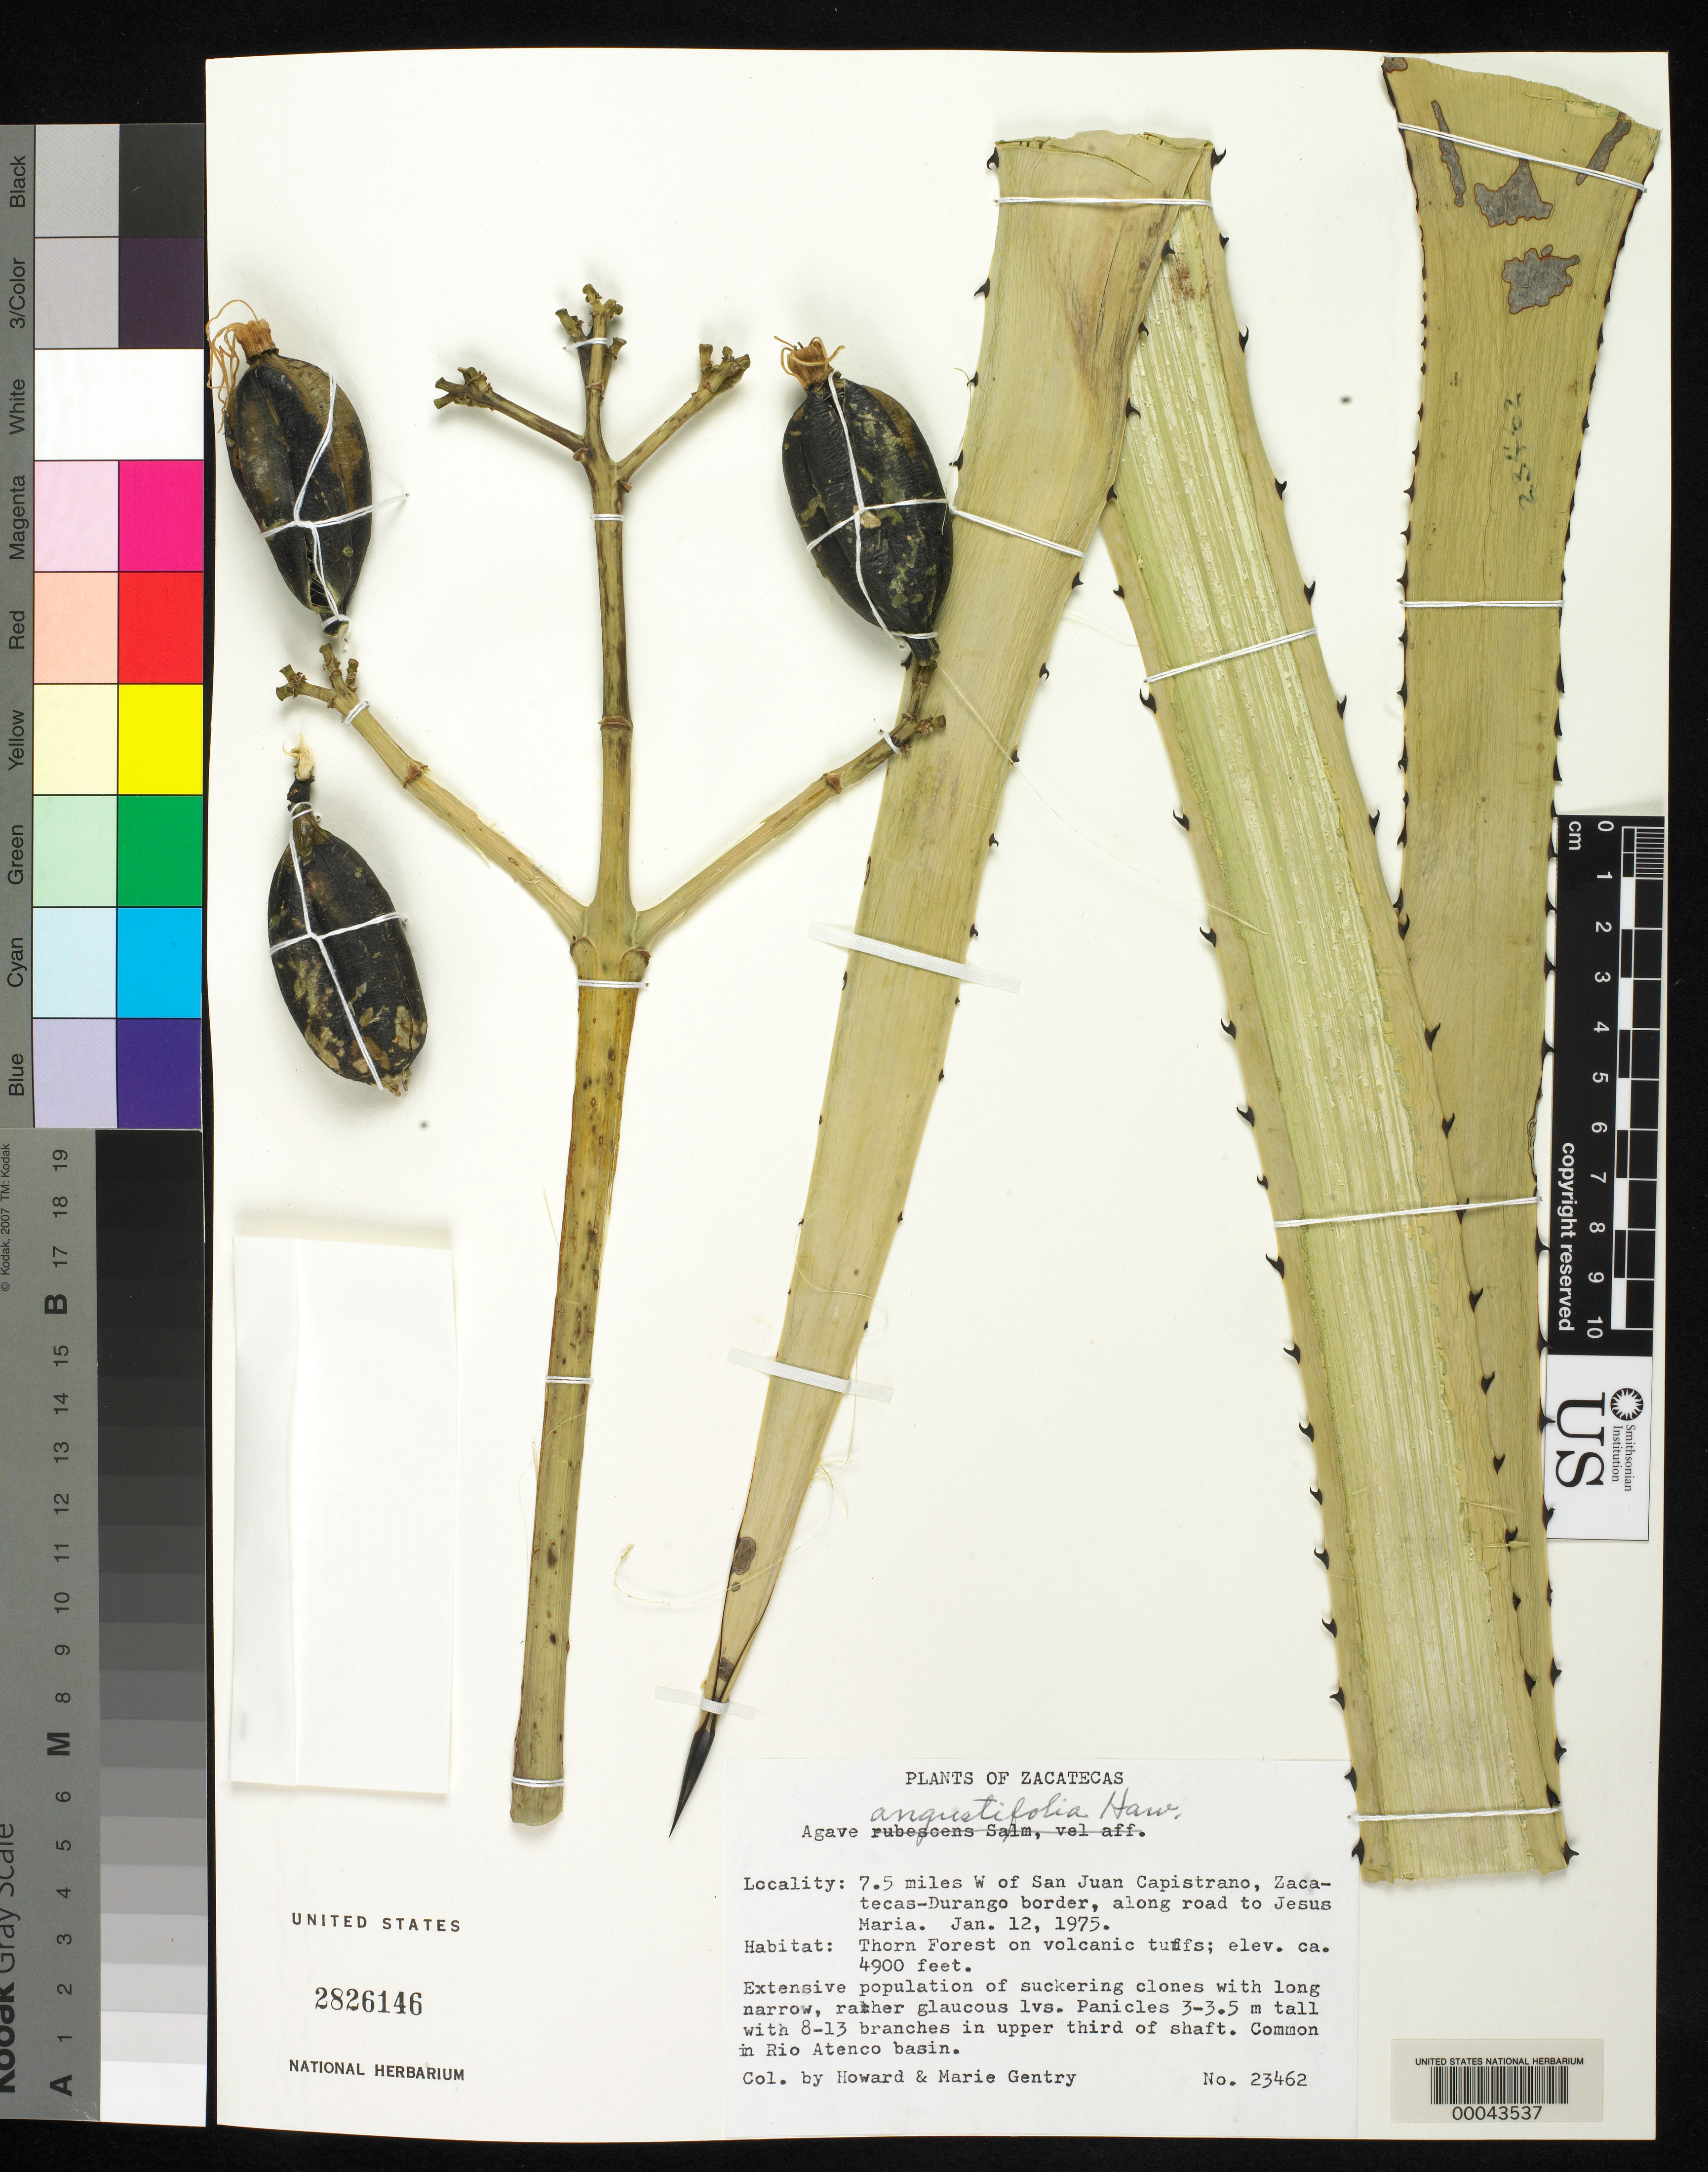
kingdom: Plantae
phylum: Tracheophyta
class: Liliopsida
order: Asparagales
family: Asparagaceae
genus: Agave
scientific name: Agave angustifolia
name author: Haw.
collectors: H. S. Gentry & M. Gentry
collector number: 23462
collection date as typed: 12 Jan 1975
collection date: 1975-01-12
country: Mexico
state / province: Durango / Zacatecas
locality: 7.5 mi W of San Juan Capistrano, Zacatecas - Durango border, along road to Jesus Maria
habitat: Thorn forest on volcanic tuffs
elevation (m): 1494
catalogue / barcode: US 2826146